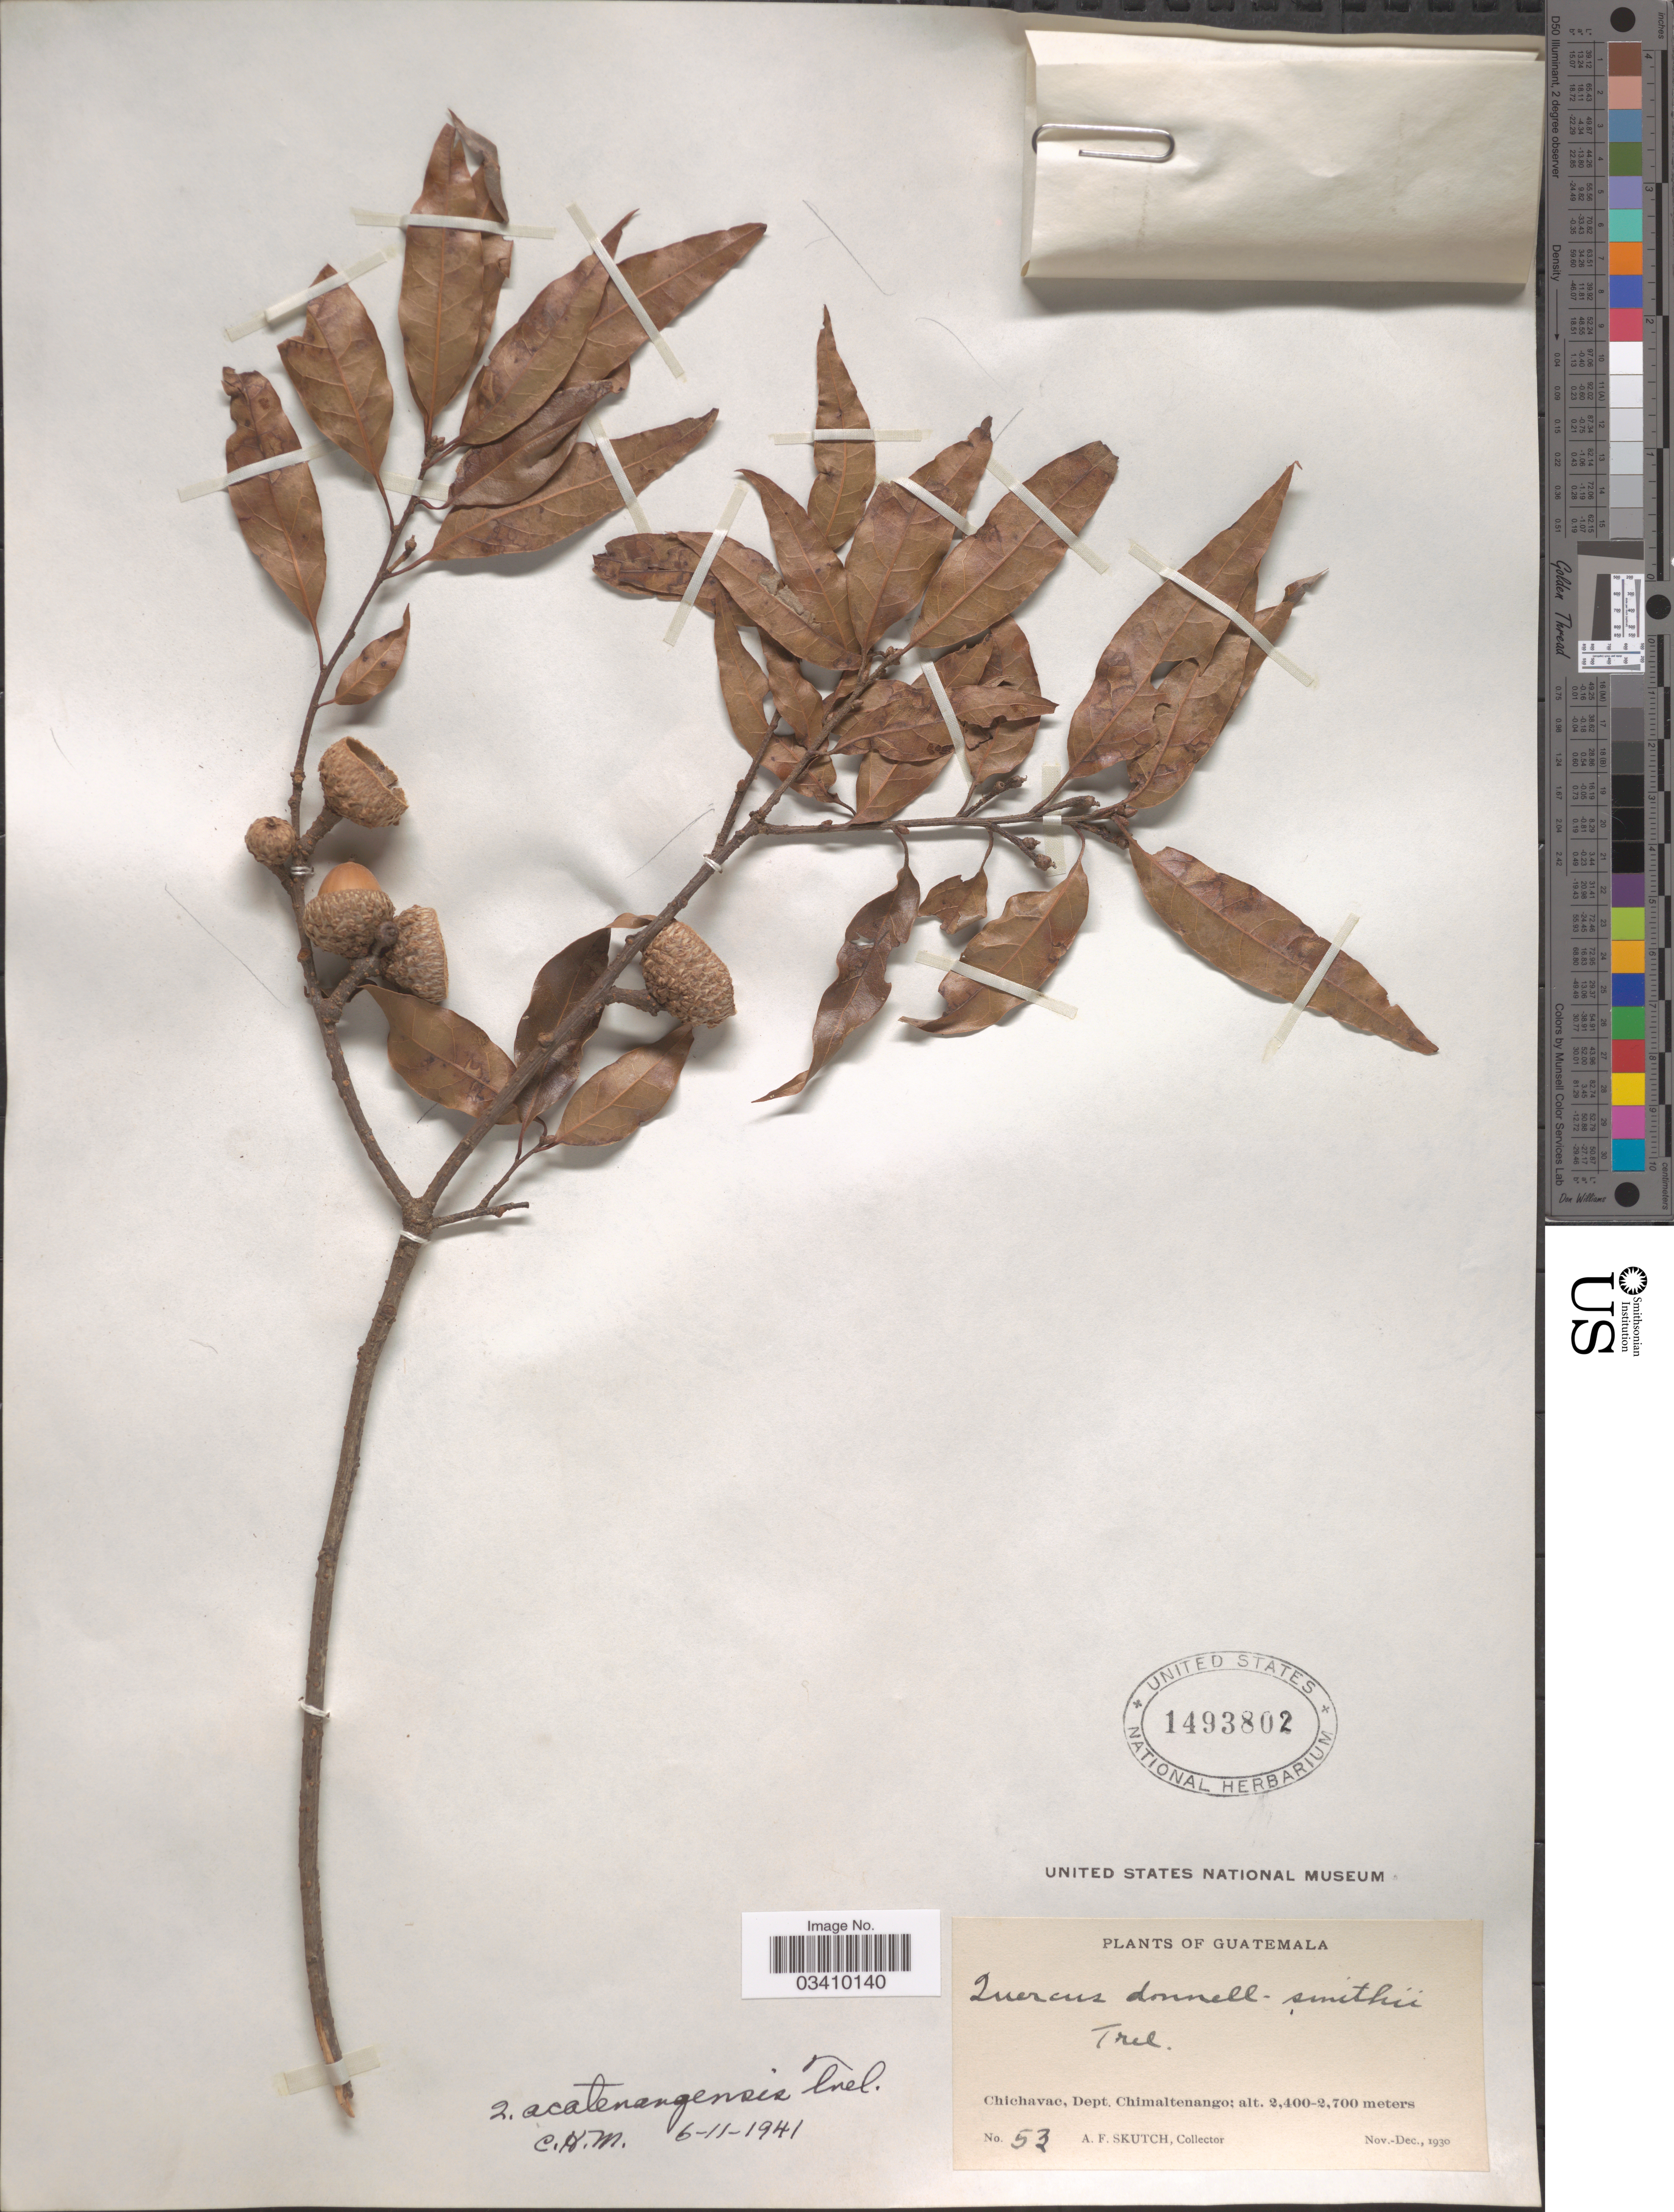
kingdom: Plantae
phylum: Tracheophyta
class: Magnoliopsida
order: Fagales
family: Fagaceae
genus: Quercus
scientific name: Quercus acatenangensis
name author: Trel.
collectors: A. F. Skutch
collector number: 53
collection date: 1930-11/1930-12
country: Guatemala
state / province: Chimaltenango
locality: Chichavac, Dept. Chimaltenango.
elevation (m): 2400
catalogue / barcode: US 1493802